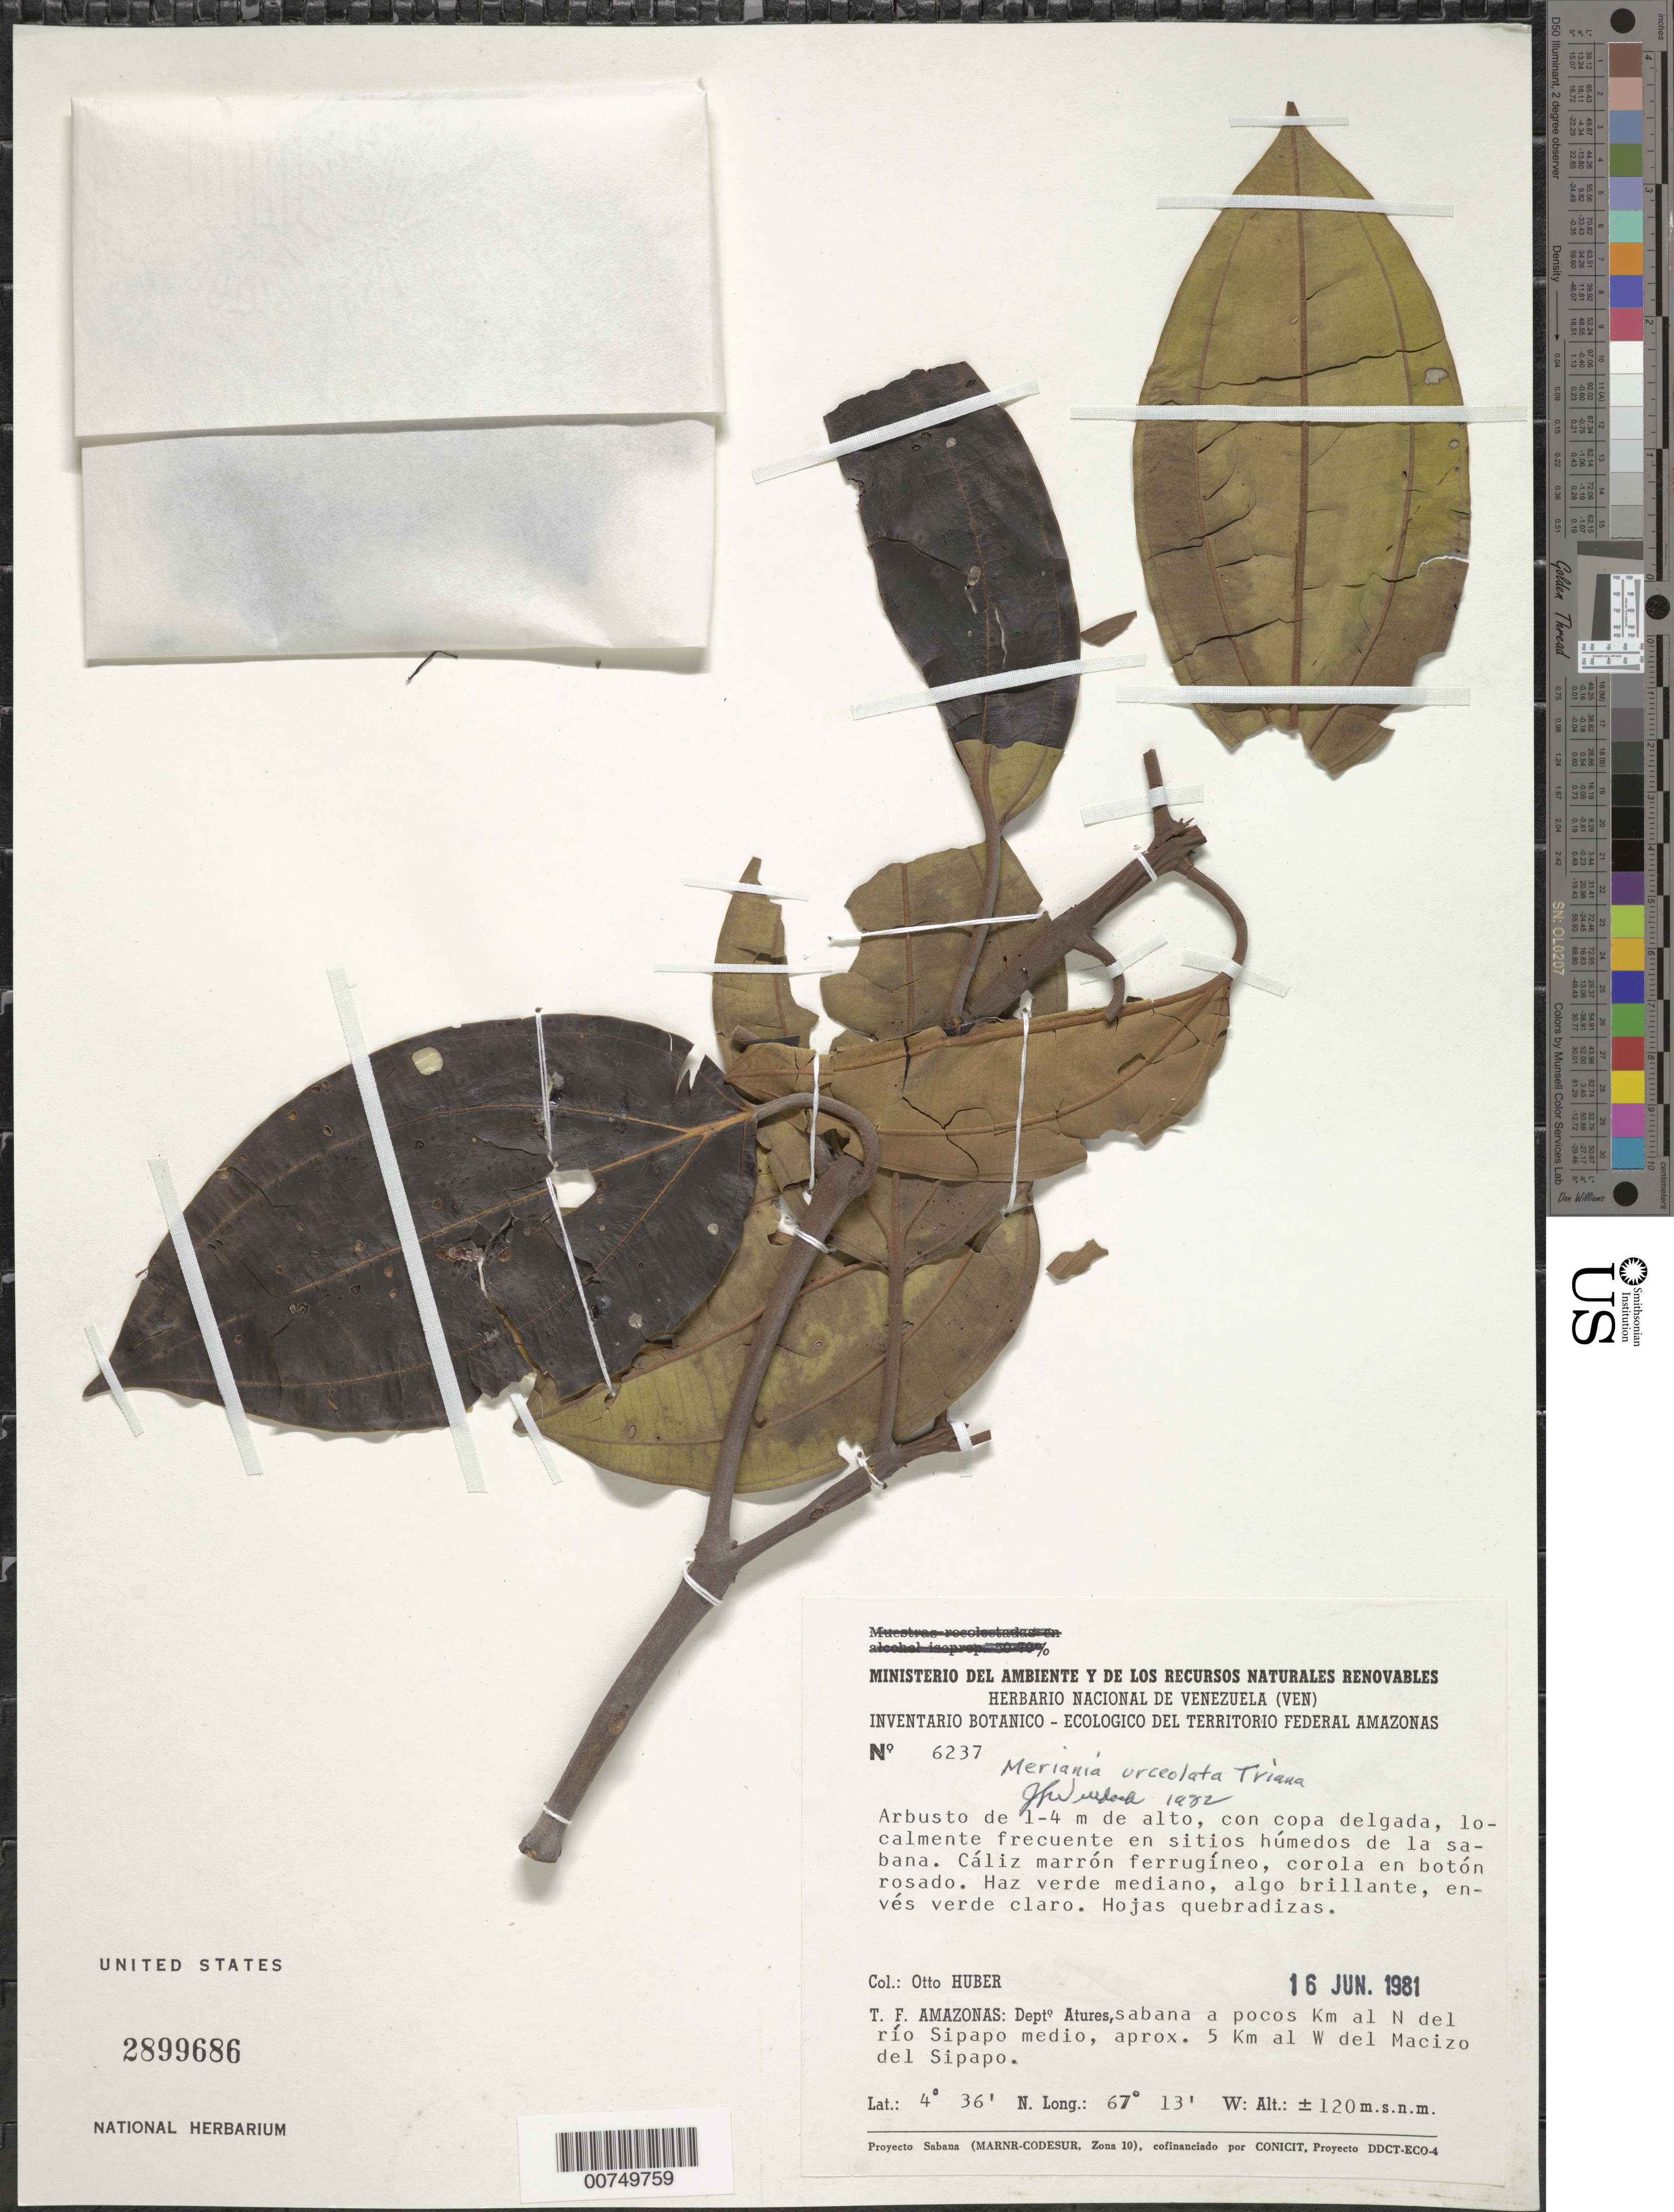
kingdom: Plantae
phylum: Tracheophyta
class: Magnoliopsida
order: Myrtales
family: Melastomataceae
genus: Meriania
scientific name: Meriania urceolata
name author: Triana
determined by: Wurdack, John J., (US), US (UNITED STATES)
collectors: O. Huber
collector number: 6237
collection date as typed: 16-Jun-81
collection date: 1981-06-16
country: Venezuela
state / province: Amazonas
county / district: Atures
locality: Río Sipapo, N of, 5 km W of Macizo del Sipapo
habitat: Sitios humedos de la sabana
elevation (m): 120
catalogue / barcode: US 2899686